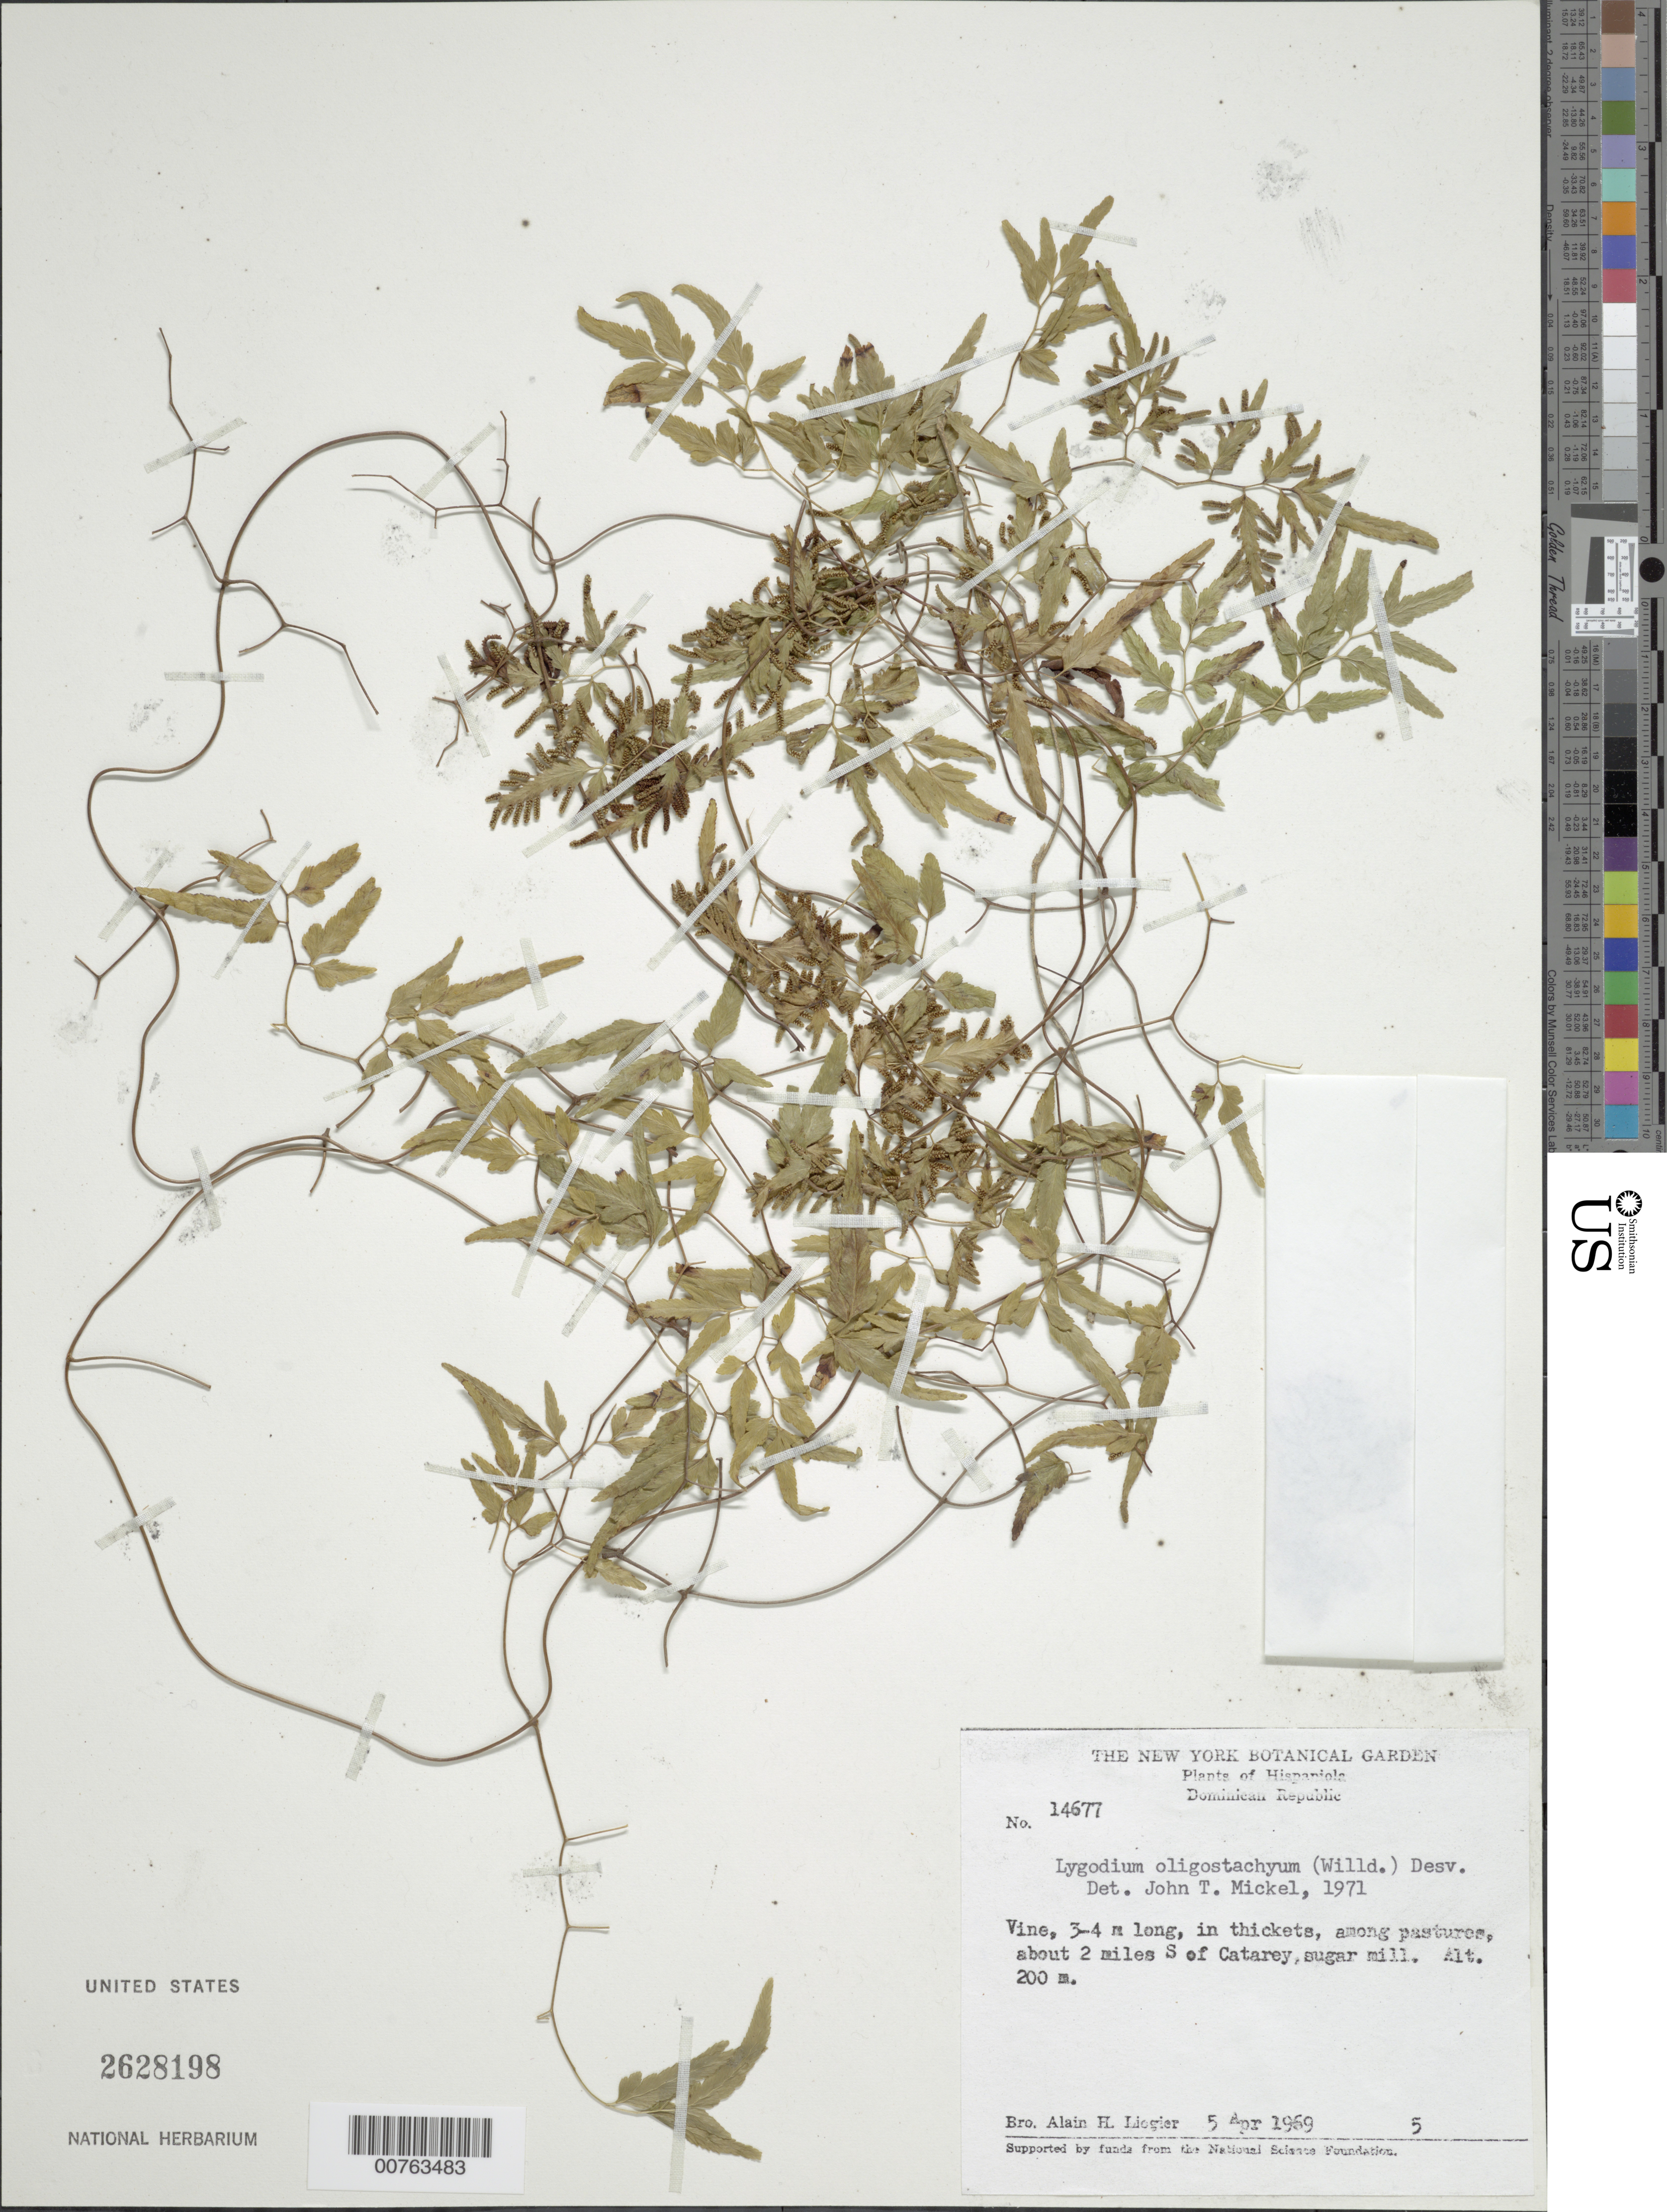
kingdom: Plantae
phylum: Tracheophyta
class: Polypodiopsida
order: Schizaeales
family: Lygodiaceae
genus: Lygodium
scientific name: Lygodium oligostachyum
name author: (Willd.) Desv.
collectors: A. H. Liogier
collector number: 14677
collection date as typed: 05 Apr 1969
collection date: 1969-04-05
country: Dominican Republic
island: Hispaniola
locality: About 2 mi S of Catarey, sugar mill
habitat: In thickets, among pastures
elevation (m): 200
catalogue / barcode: US 2628198